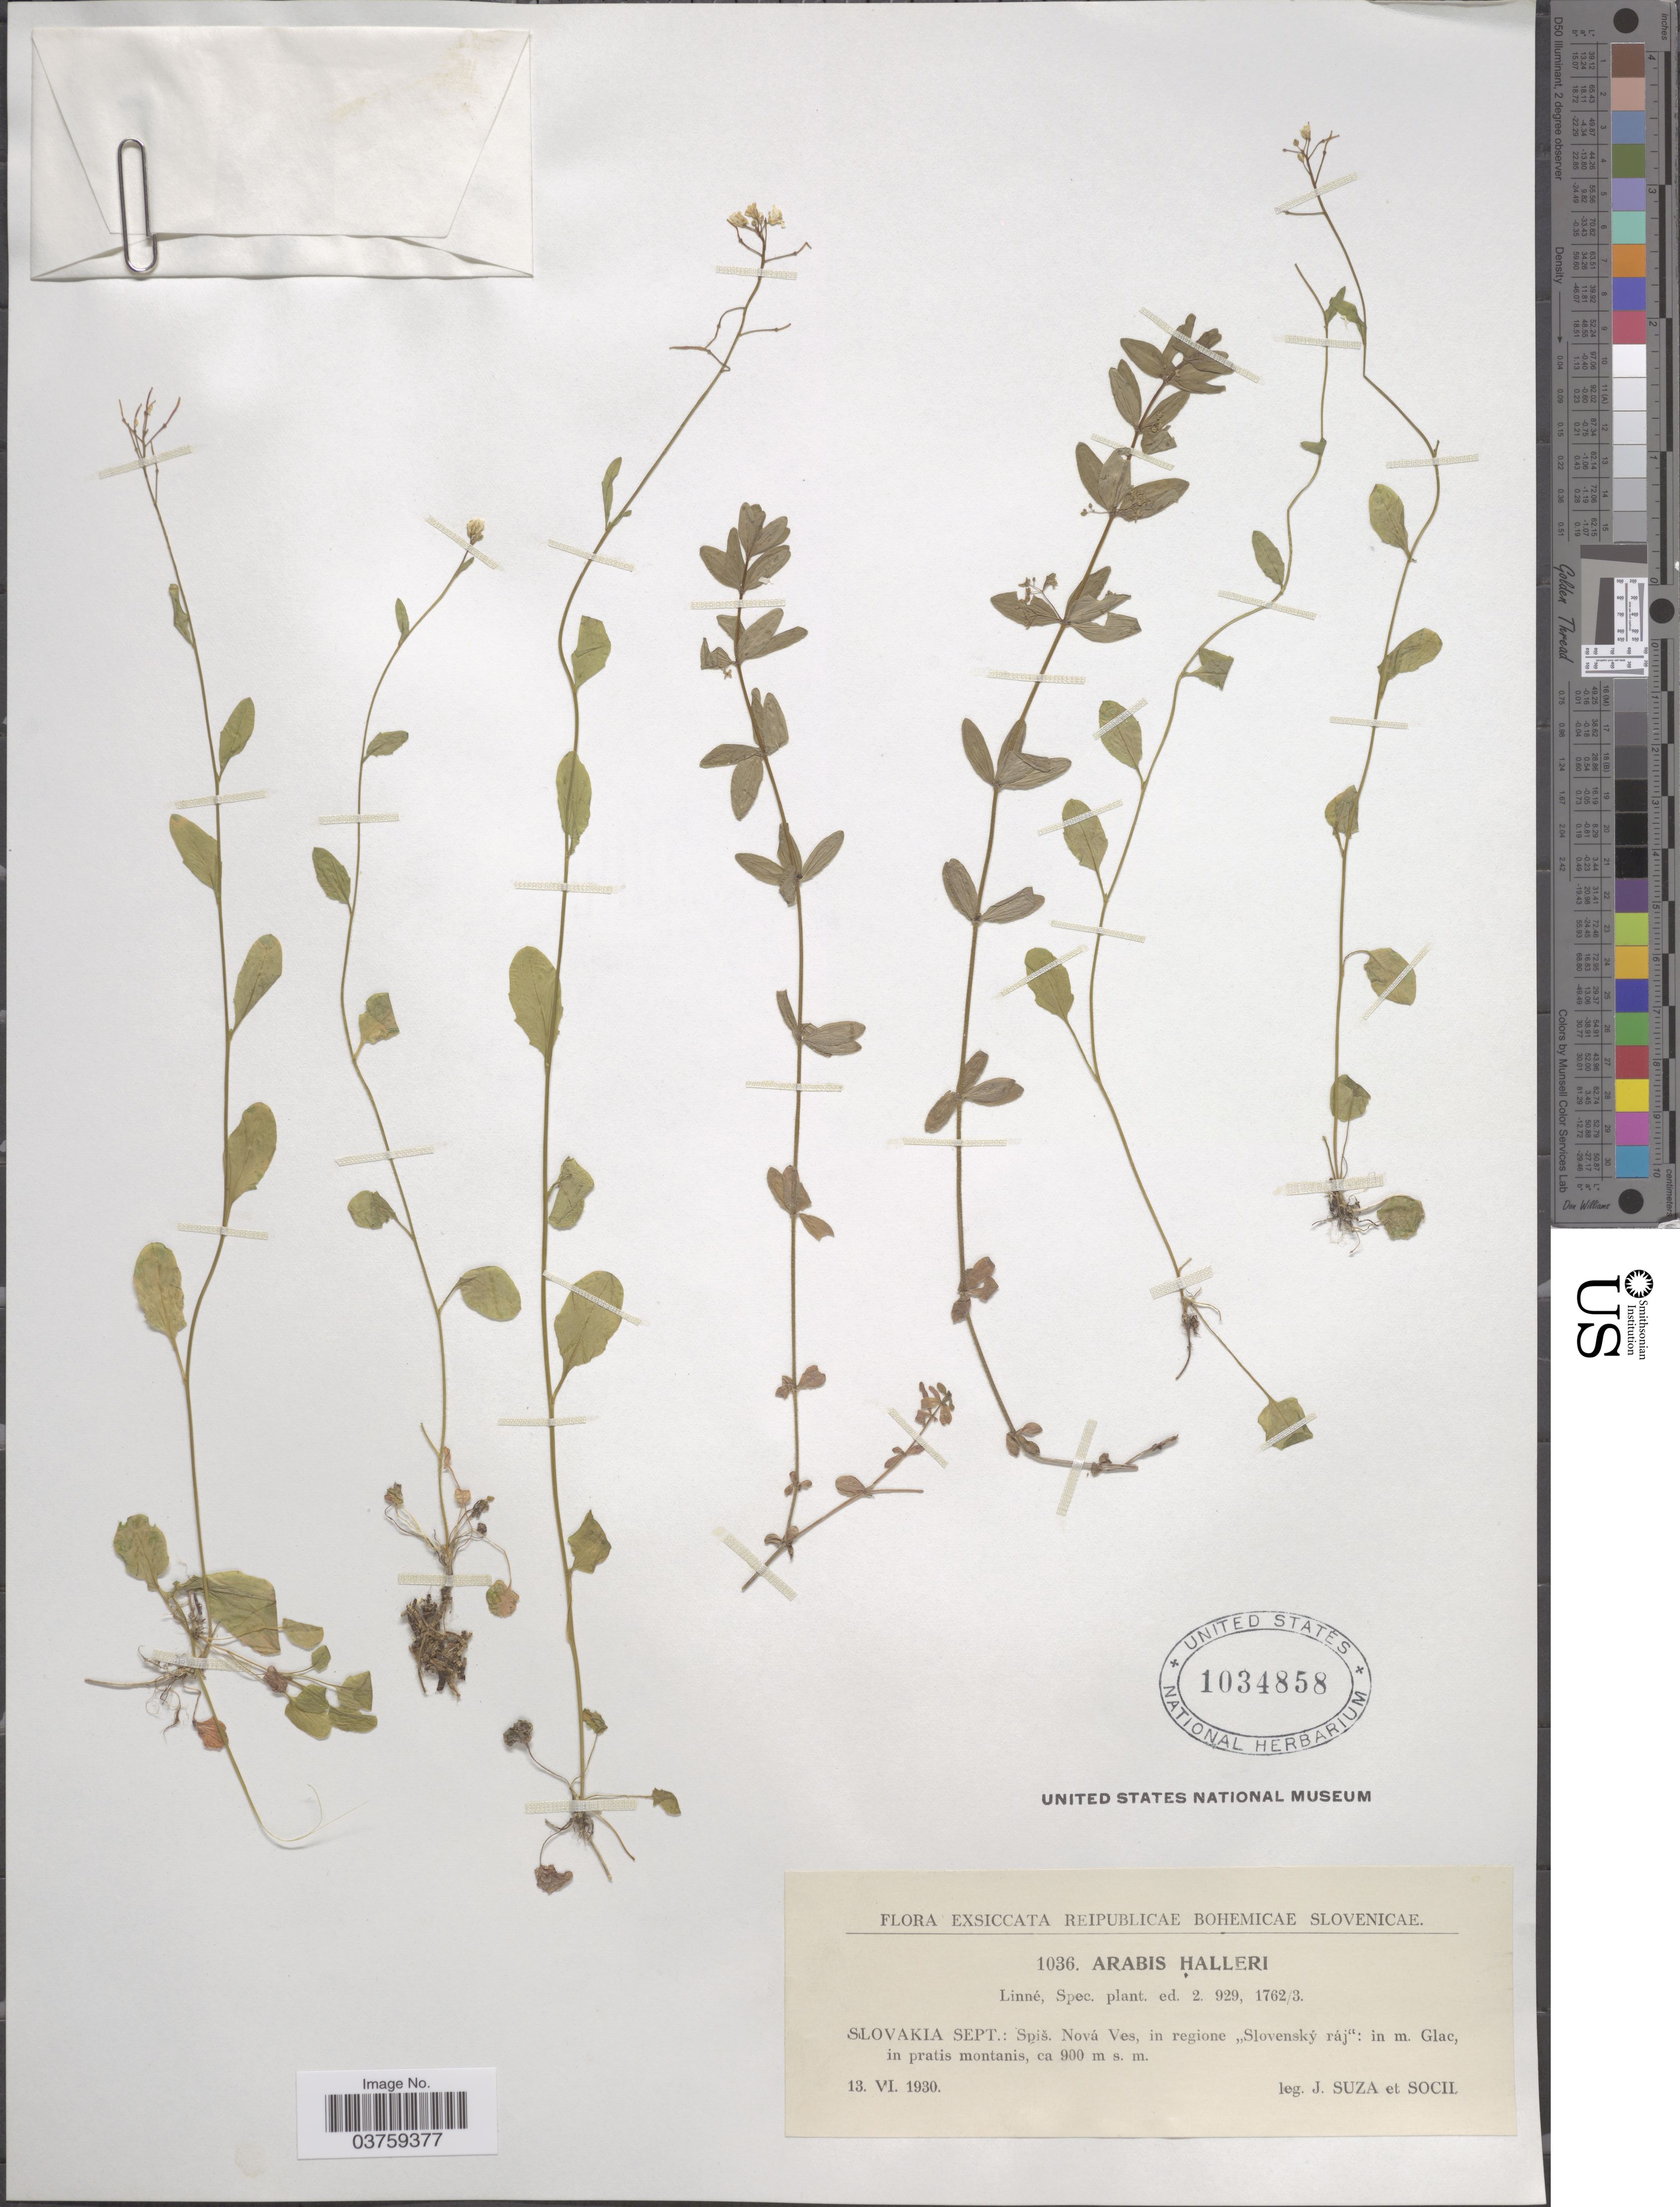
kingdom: Plantae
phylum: Tracheophyta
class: Magnoliopsida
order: Brassicales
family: Brassicaceae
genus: Arabis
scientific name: Arabis halleri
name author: L.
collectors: J. Suza & Socii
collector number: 1036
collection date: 1930-06-13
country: Slovakia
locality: Reipublicae Bohemicae Slovenicae. Slovakia Sept.: Spis. Nová Ves, in regione "Slovensky ráj": in m. Glac, in pratis montanis.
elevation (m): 900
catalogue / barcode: US 1034858